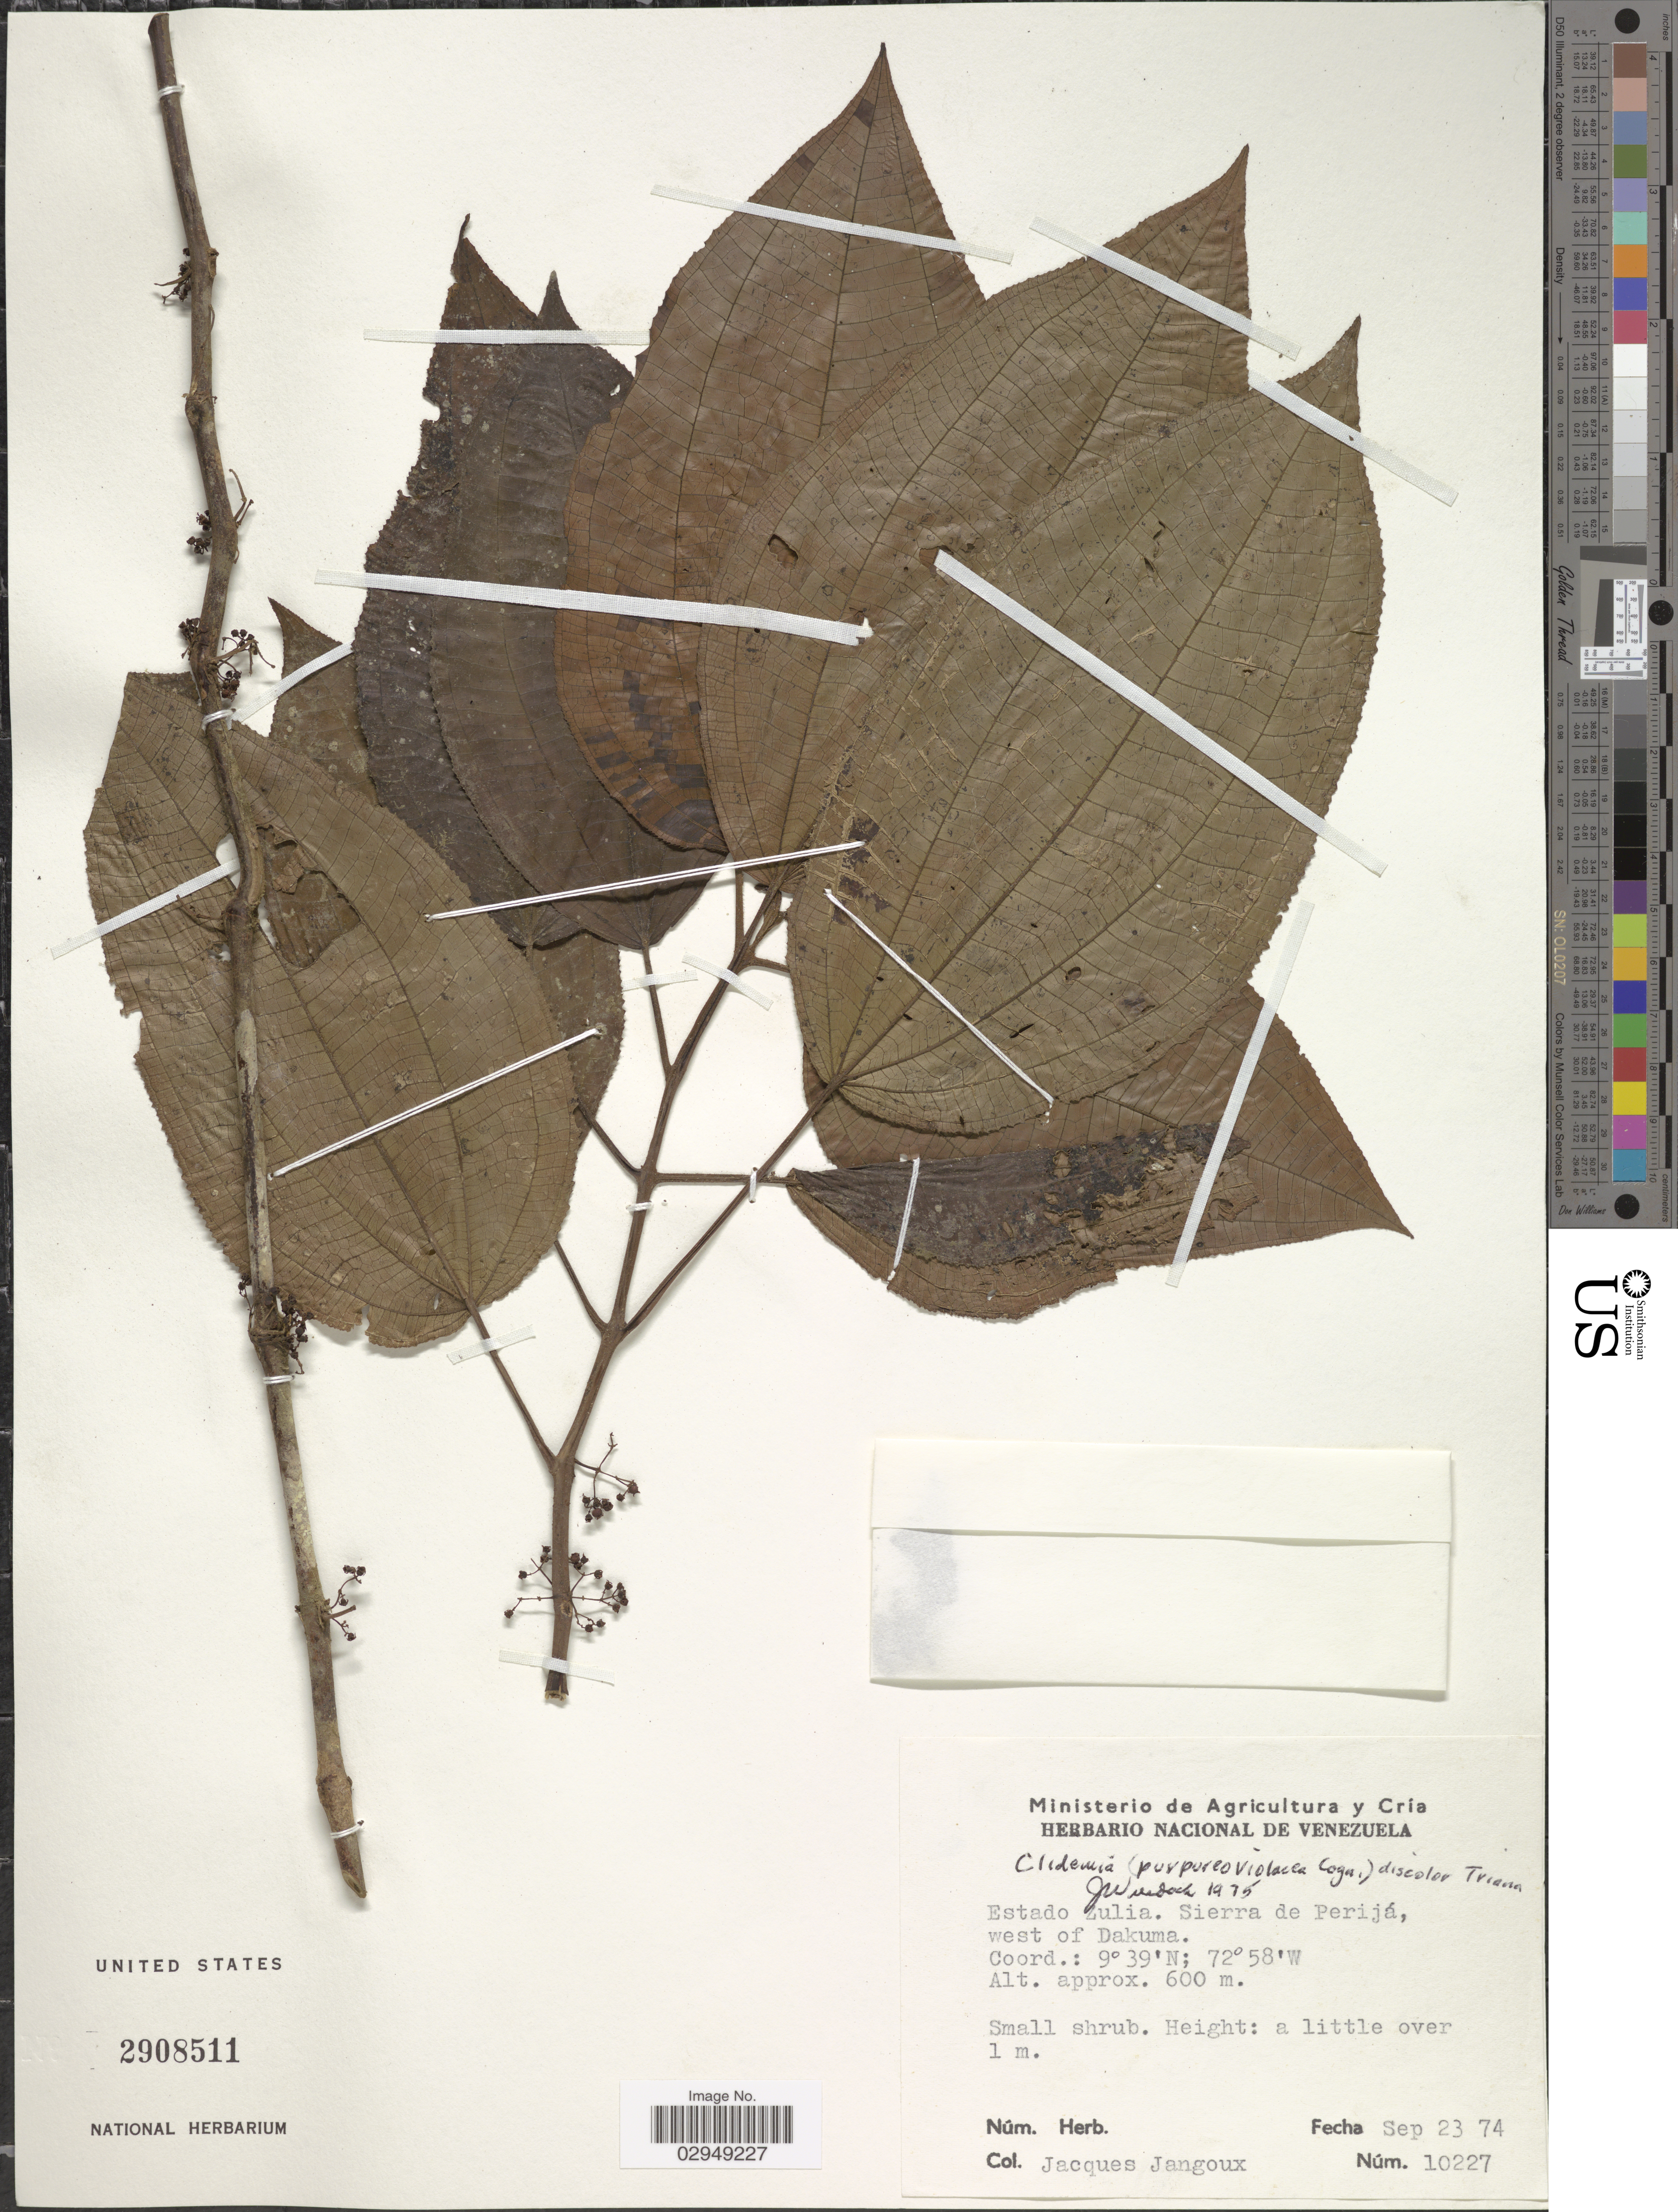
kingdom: Plantae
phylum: Tracheophyta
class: Magnoliopsida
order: Myrtales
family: Melastomataceae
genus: Clidemia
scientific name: Clidemia discolor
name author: (Triana) Cogn.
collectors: J. I. Jangoux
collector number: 10227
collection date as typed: Transcribed d/m/y: 23/9/74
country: Venezuela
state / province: Zulia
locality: Sierra de Perijá, west of Dakuma.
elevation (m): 600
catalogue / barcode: US 2908511